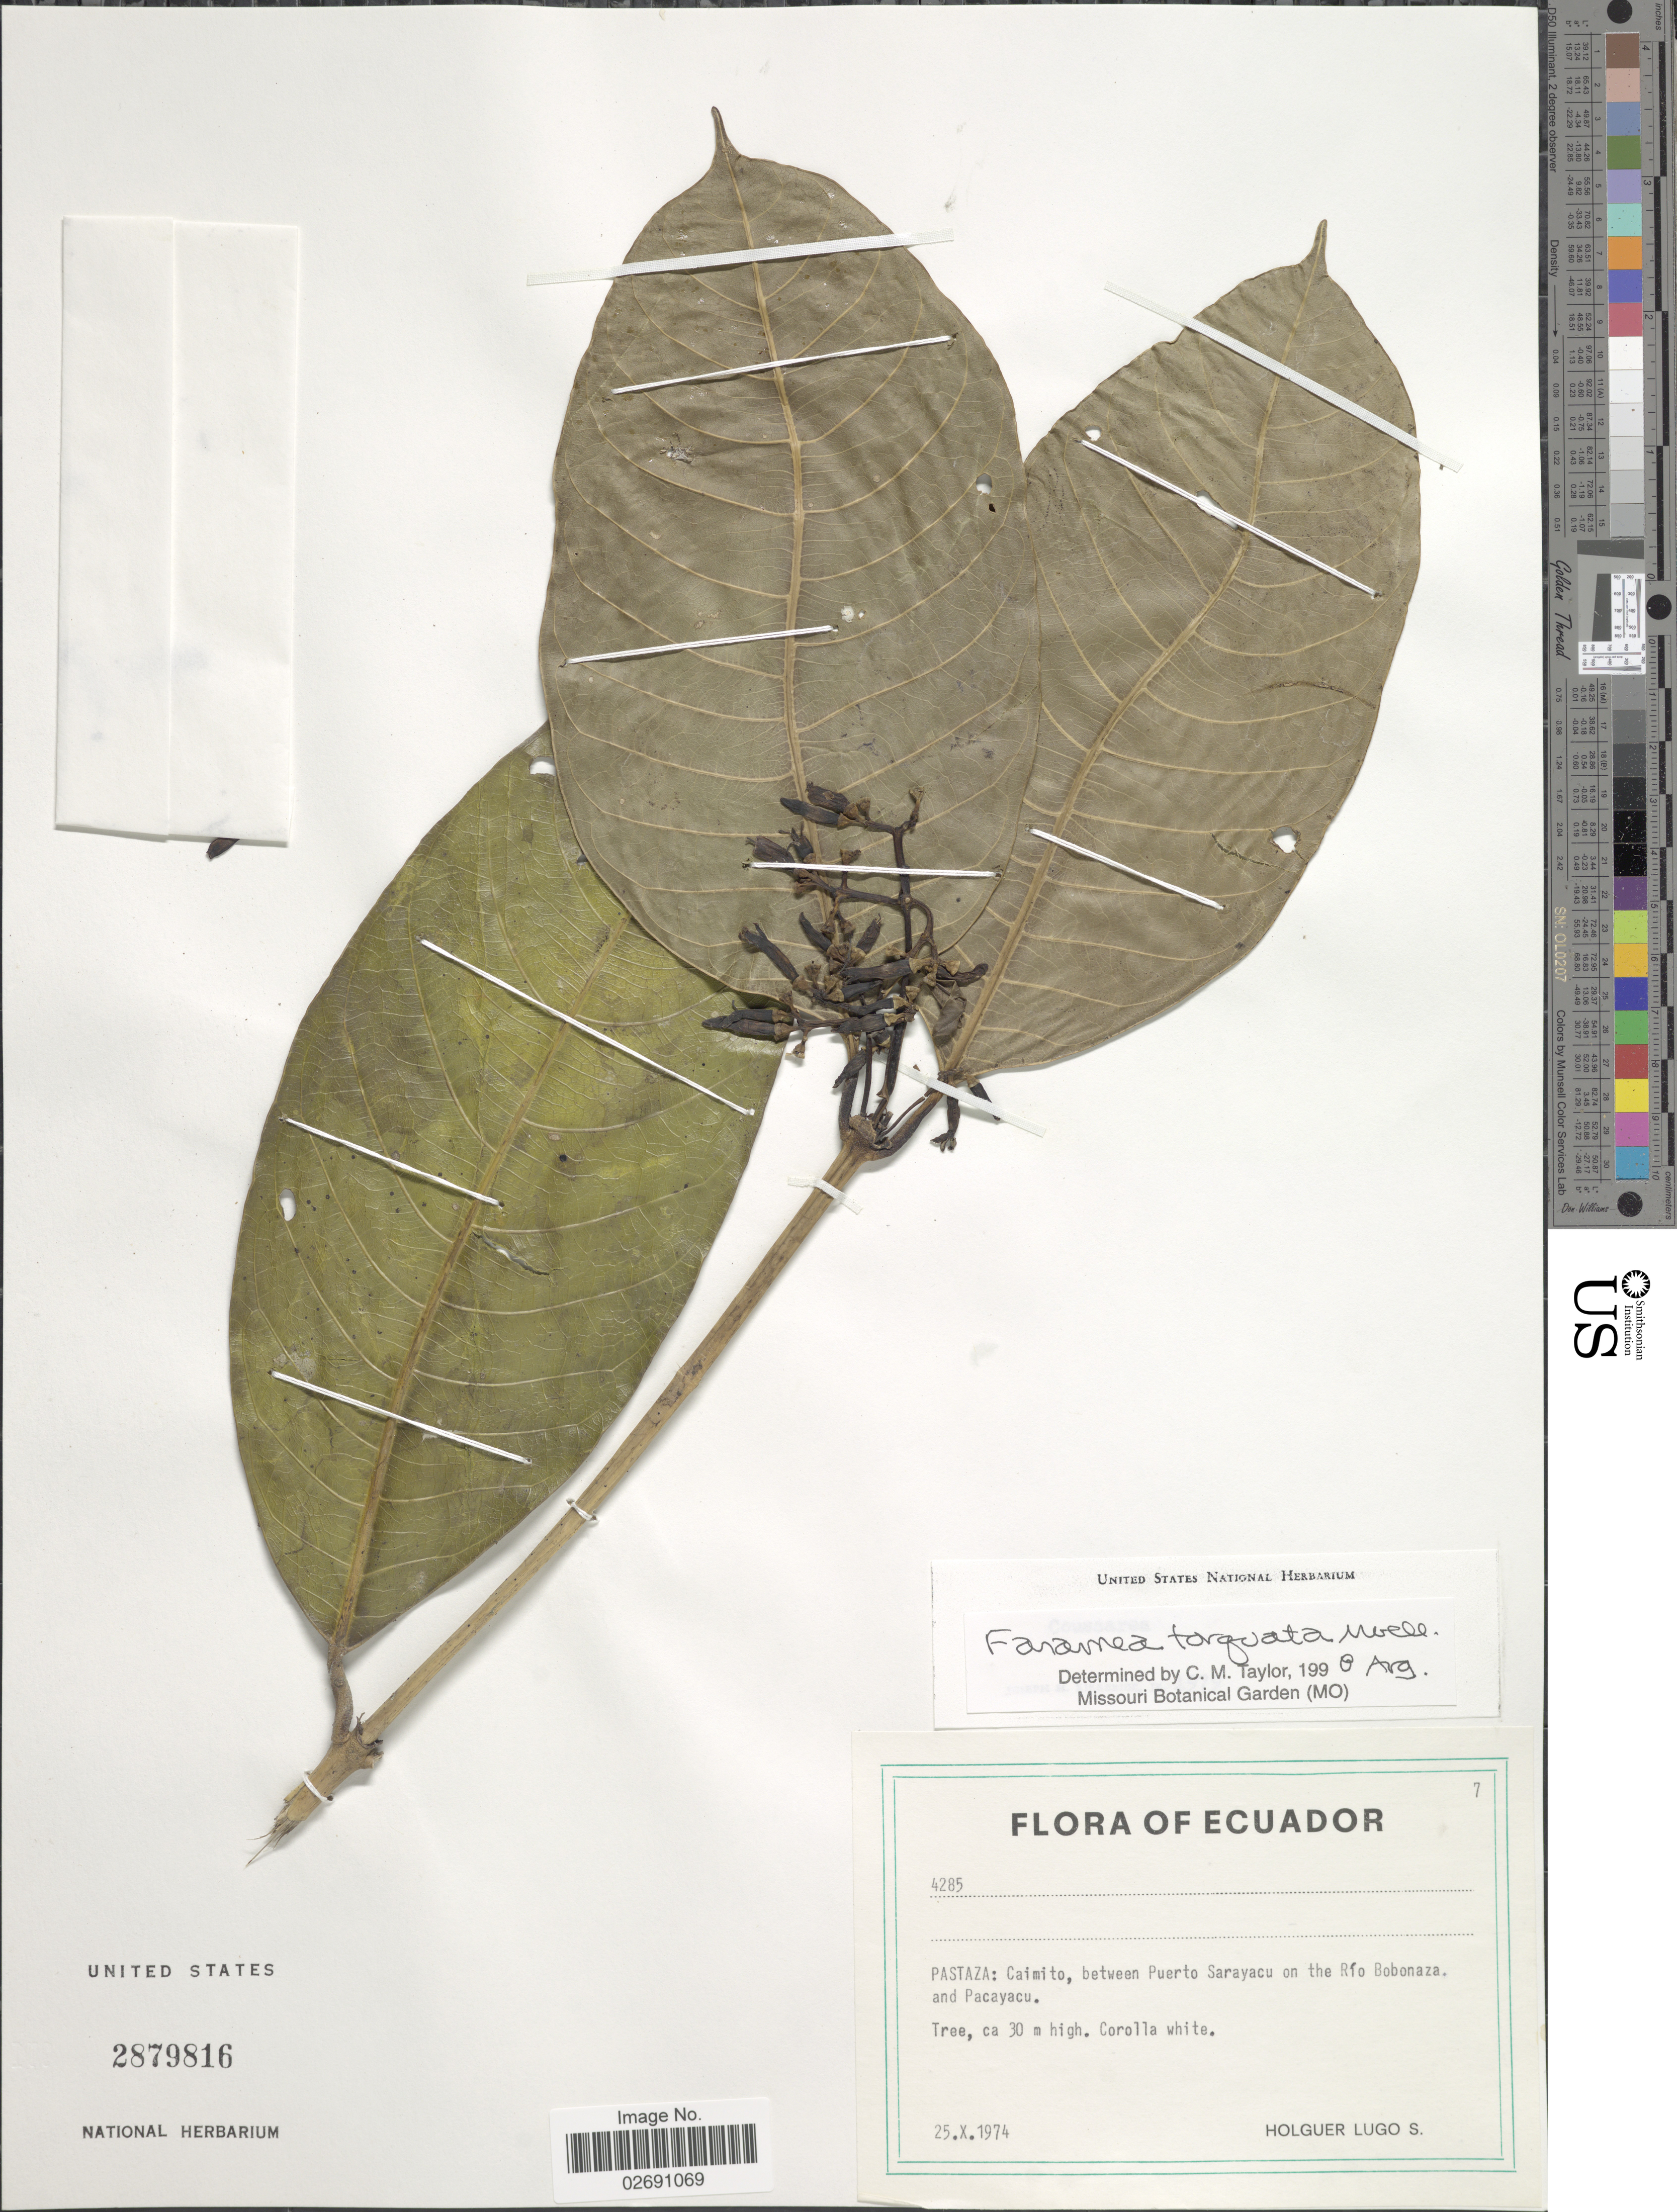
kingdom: Plantae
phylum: Tracheophyta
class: Magnoliopsida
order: Gentianales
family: Rubiaceae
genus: Faramea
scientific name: Faramea torquata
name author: Müll. Arg.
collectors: H. Lugo S.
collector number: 4285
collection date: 1974-10-25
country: Ecuador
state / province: Pastaza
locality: Caimito, between Puerto Sarayacu on the Rio Bobonaza and Pacayacu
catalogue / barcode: US 2879816